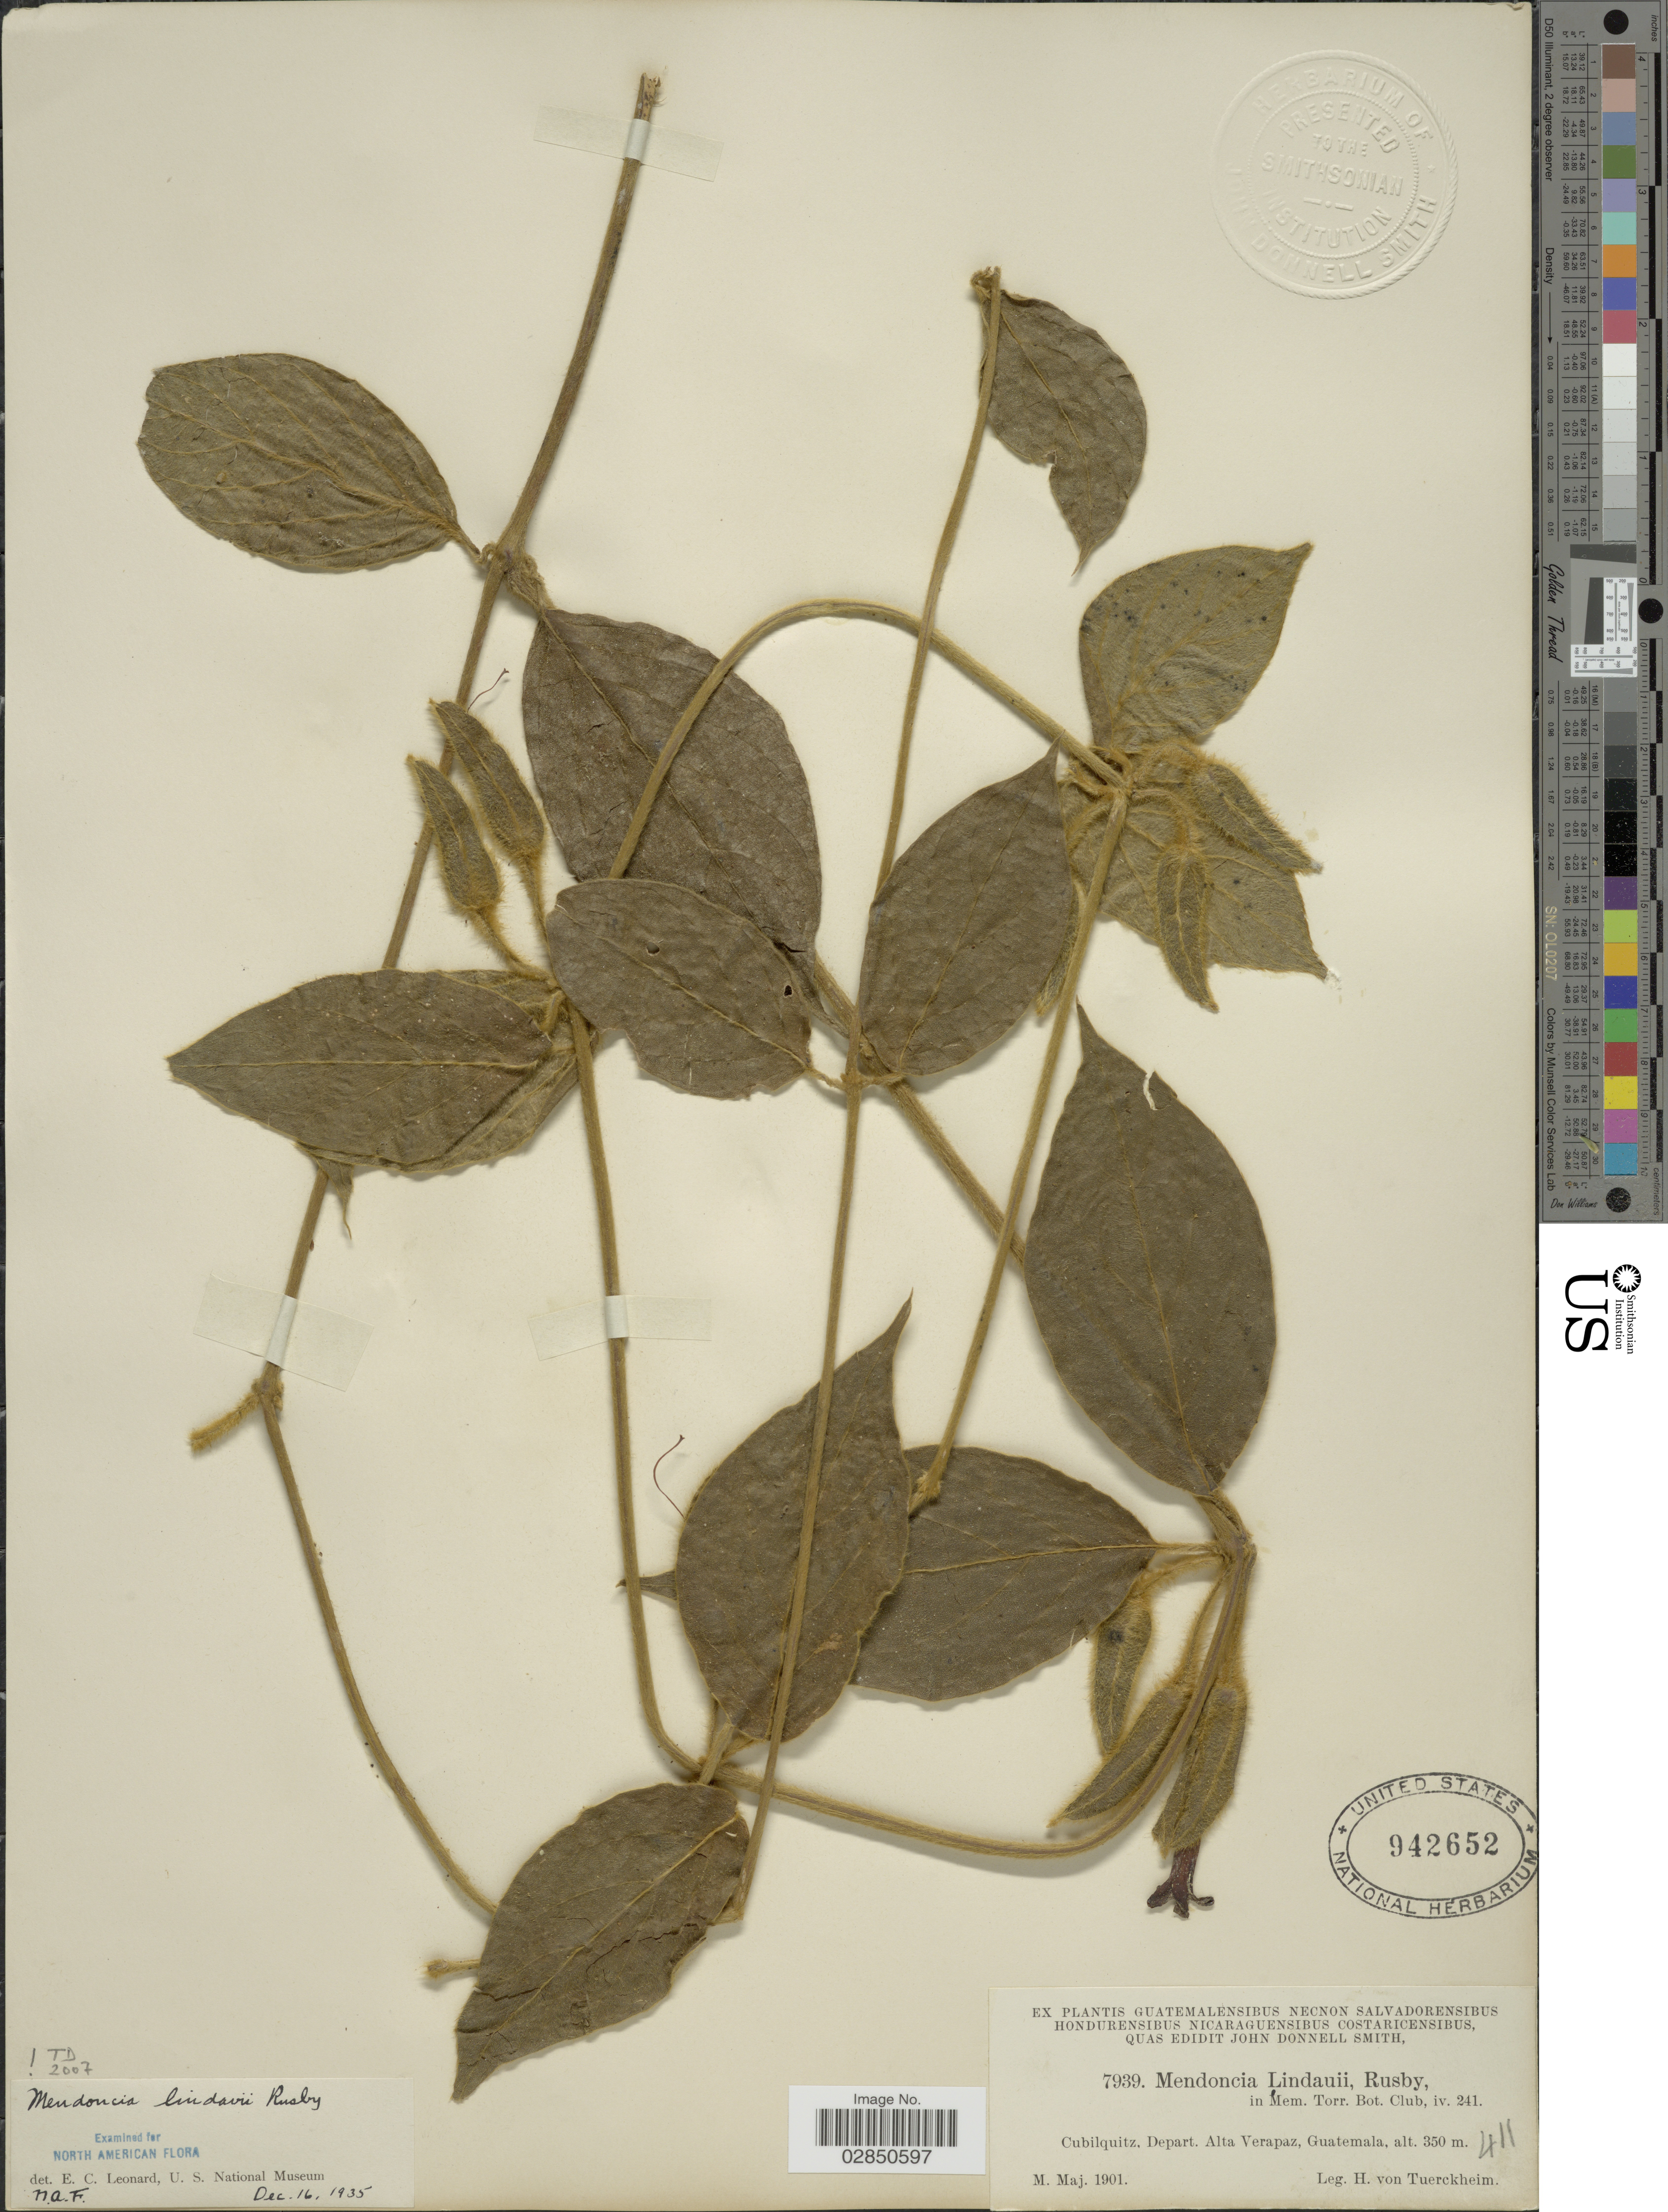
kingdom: Plantae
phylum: Tracheophyta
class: Magnoliopsida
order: Lamiales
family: Acanthaceae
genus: Mendoncia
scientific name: Mendoncia lindavii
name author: Rusby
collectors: H. von Türckheim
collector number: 7939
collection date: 1901-05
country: Guatemala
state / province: Alta Verapaz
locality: Cubilquitz, Depart. Alta Verapaz, Guatemala.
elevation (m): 350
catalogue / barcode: US 942652